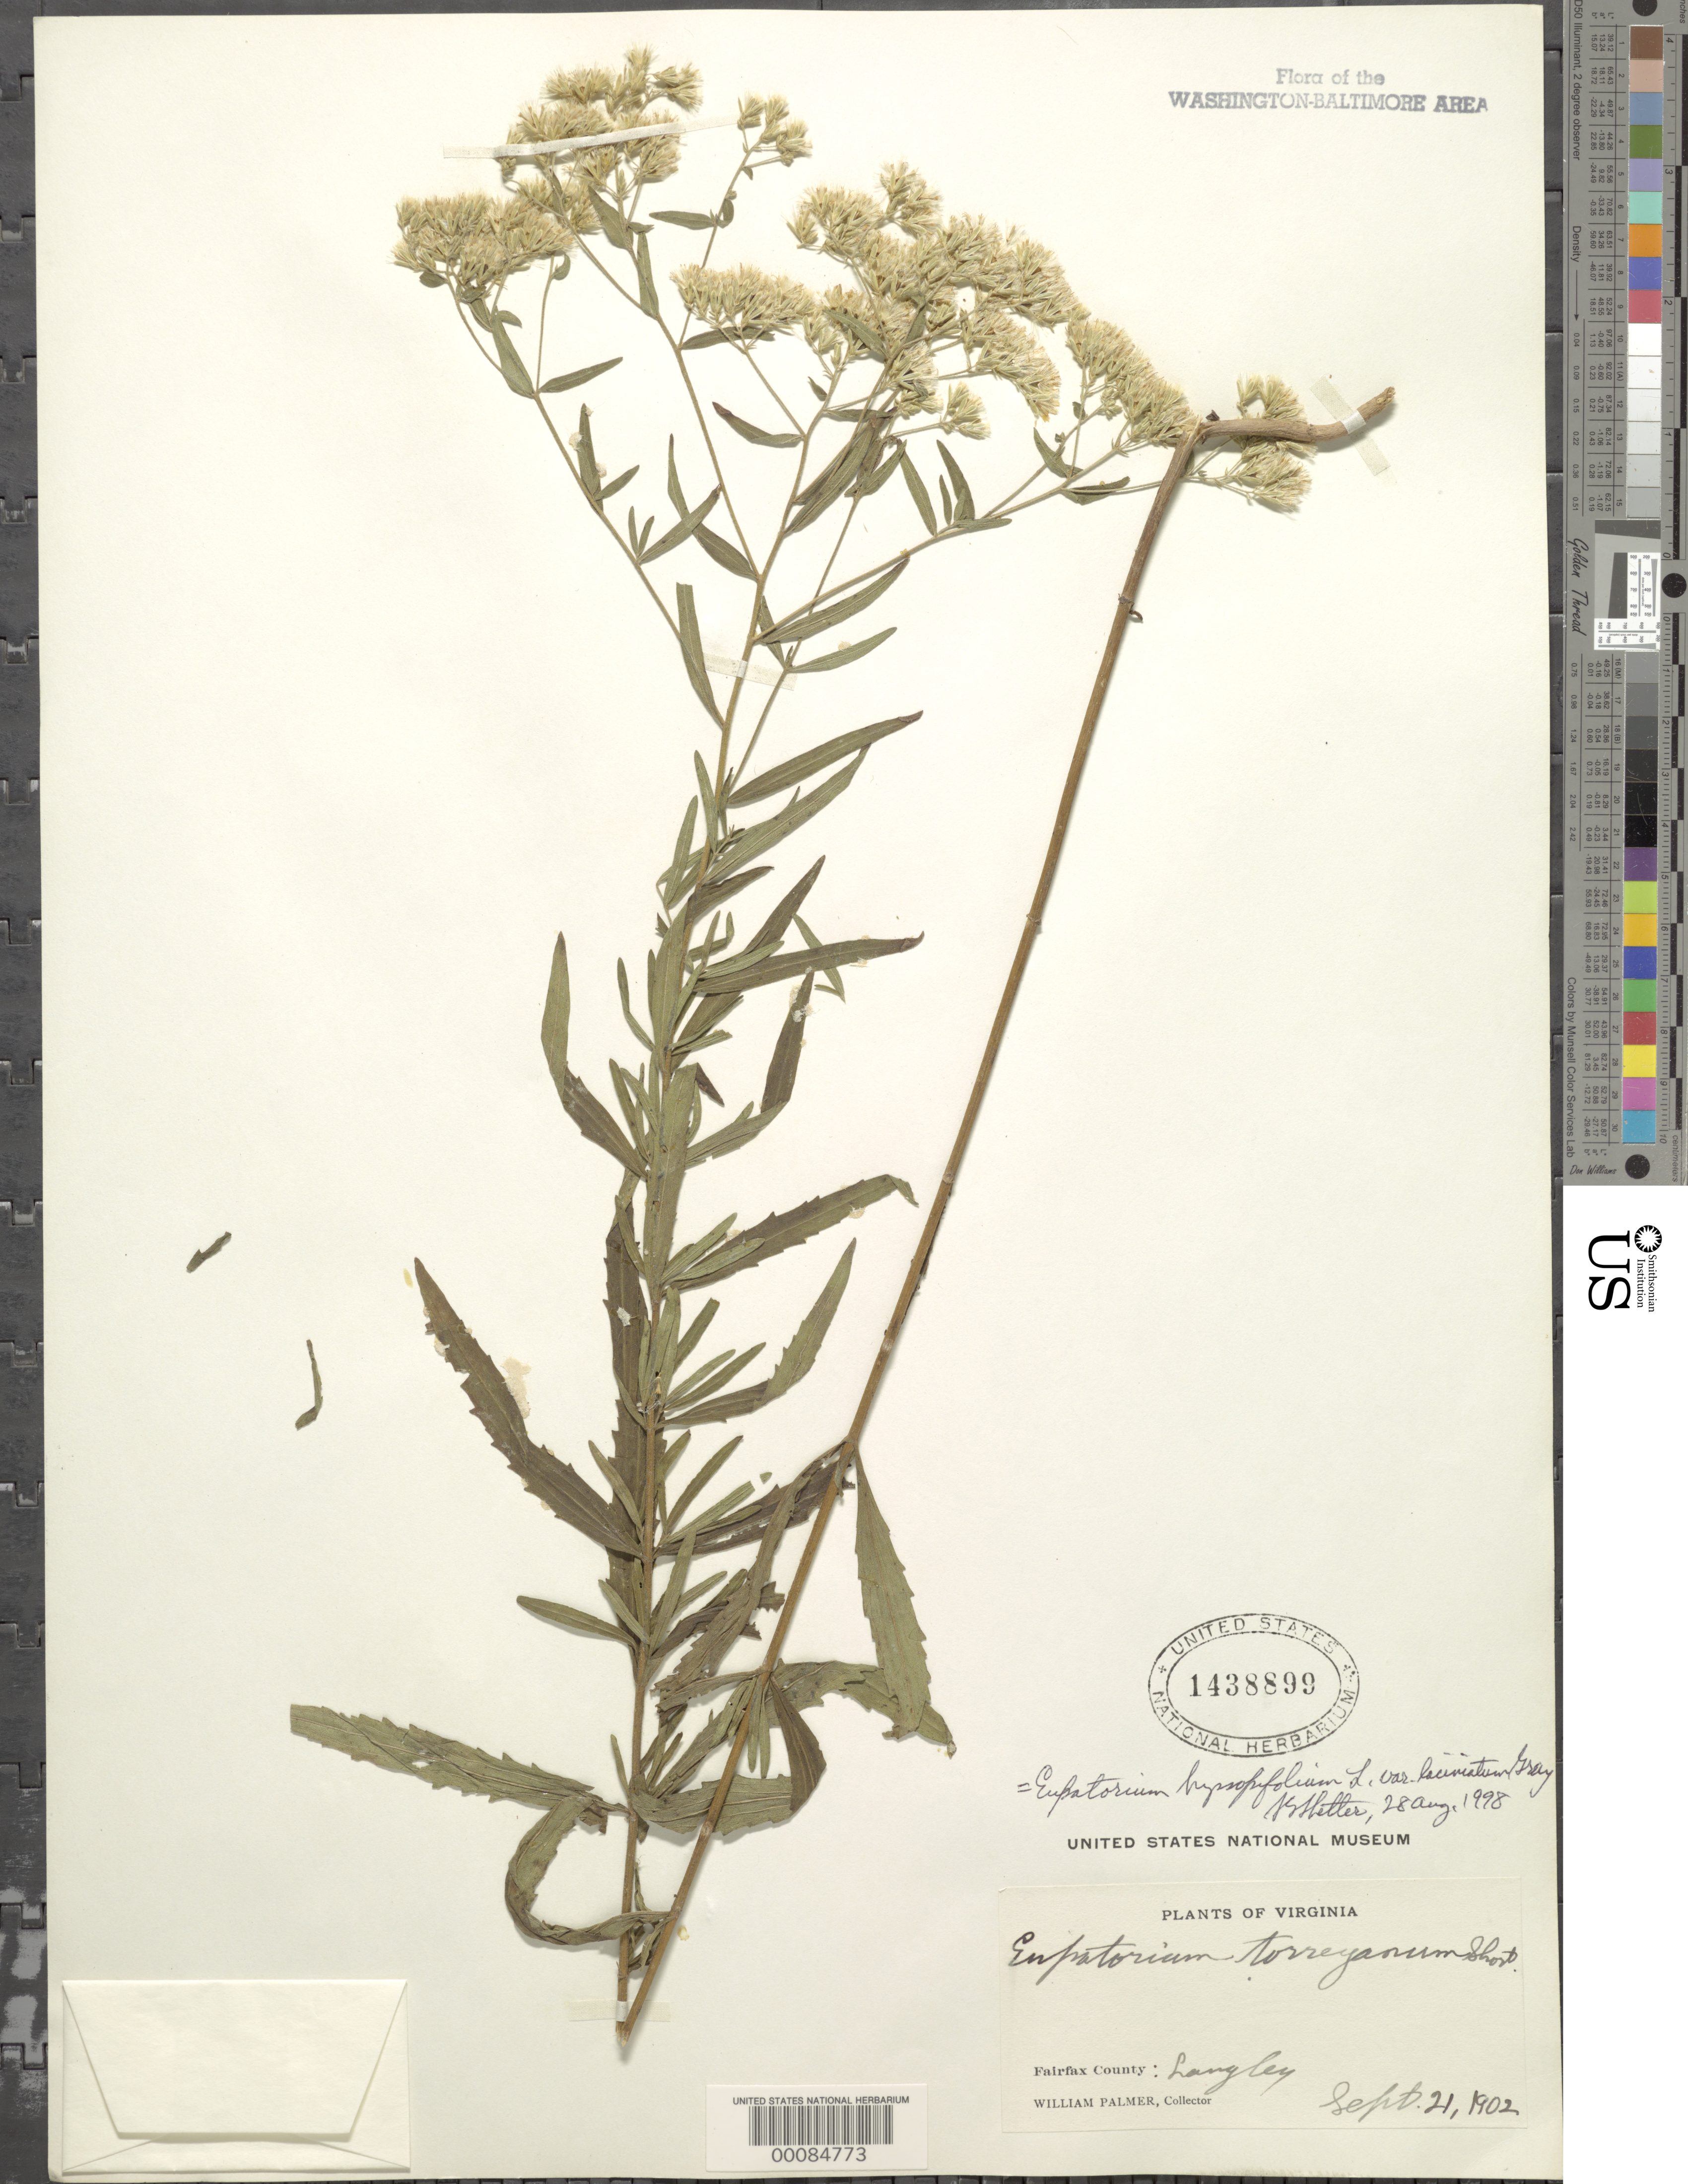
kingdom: Plantae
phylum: Tracheophyta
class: Magnoliopsida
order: Asterales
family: Asteraceae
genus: Eupatorium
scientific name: Eupatorium hyssopifolium var. laciniatum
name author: A. Gray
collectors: W. Palmer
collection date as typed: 21 Sep 1902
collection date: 1902-09-21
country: United States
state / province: Virginia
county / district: Fairfax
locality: Langley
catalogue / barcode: US 1438899